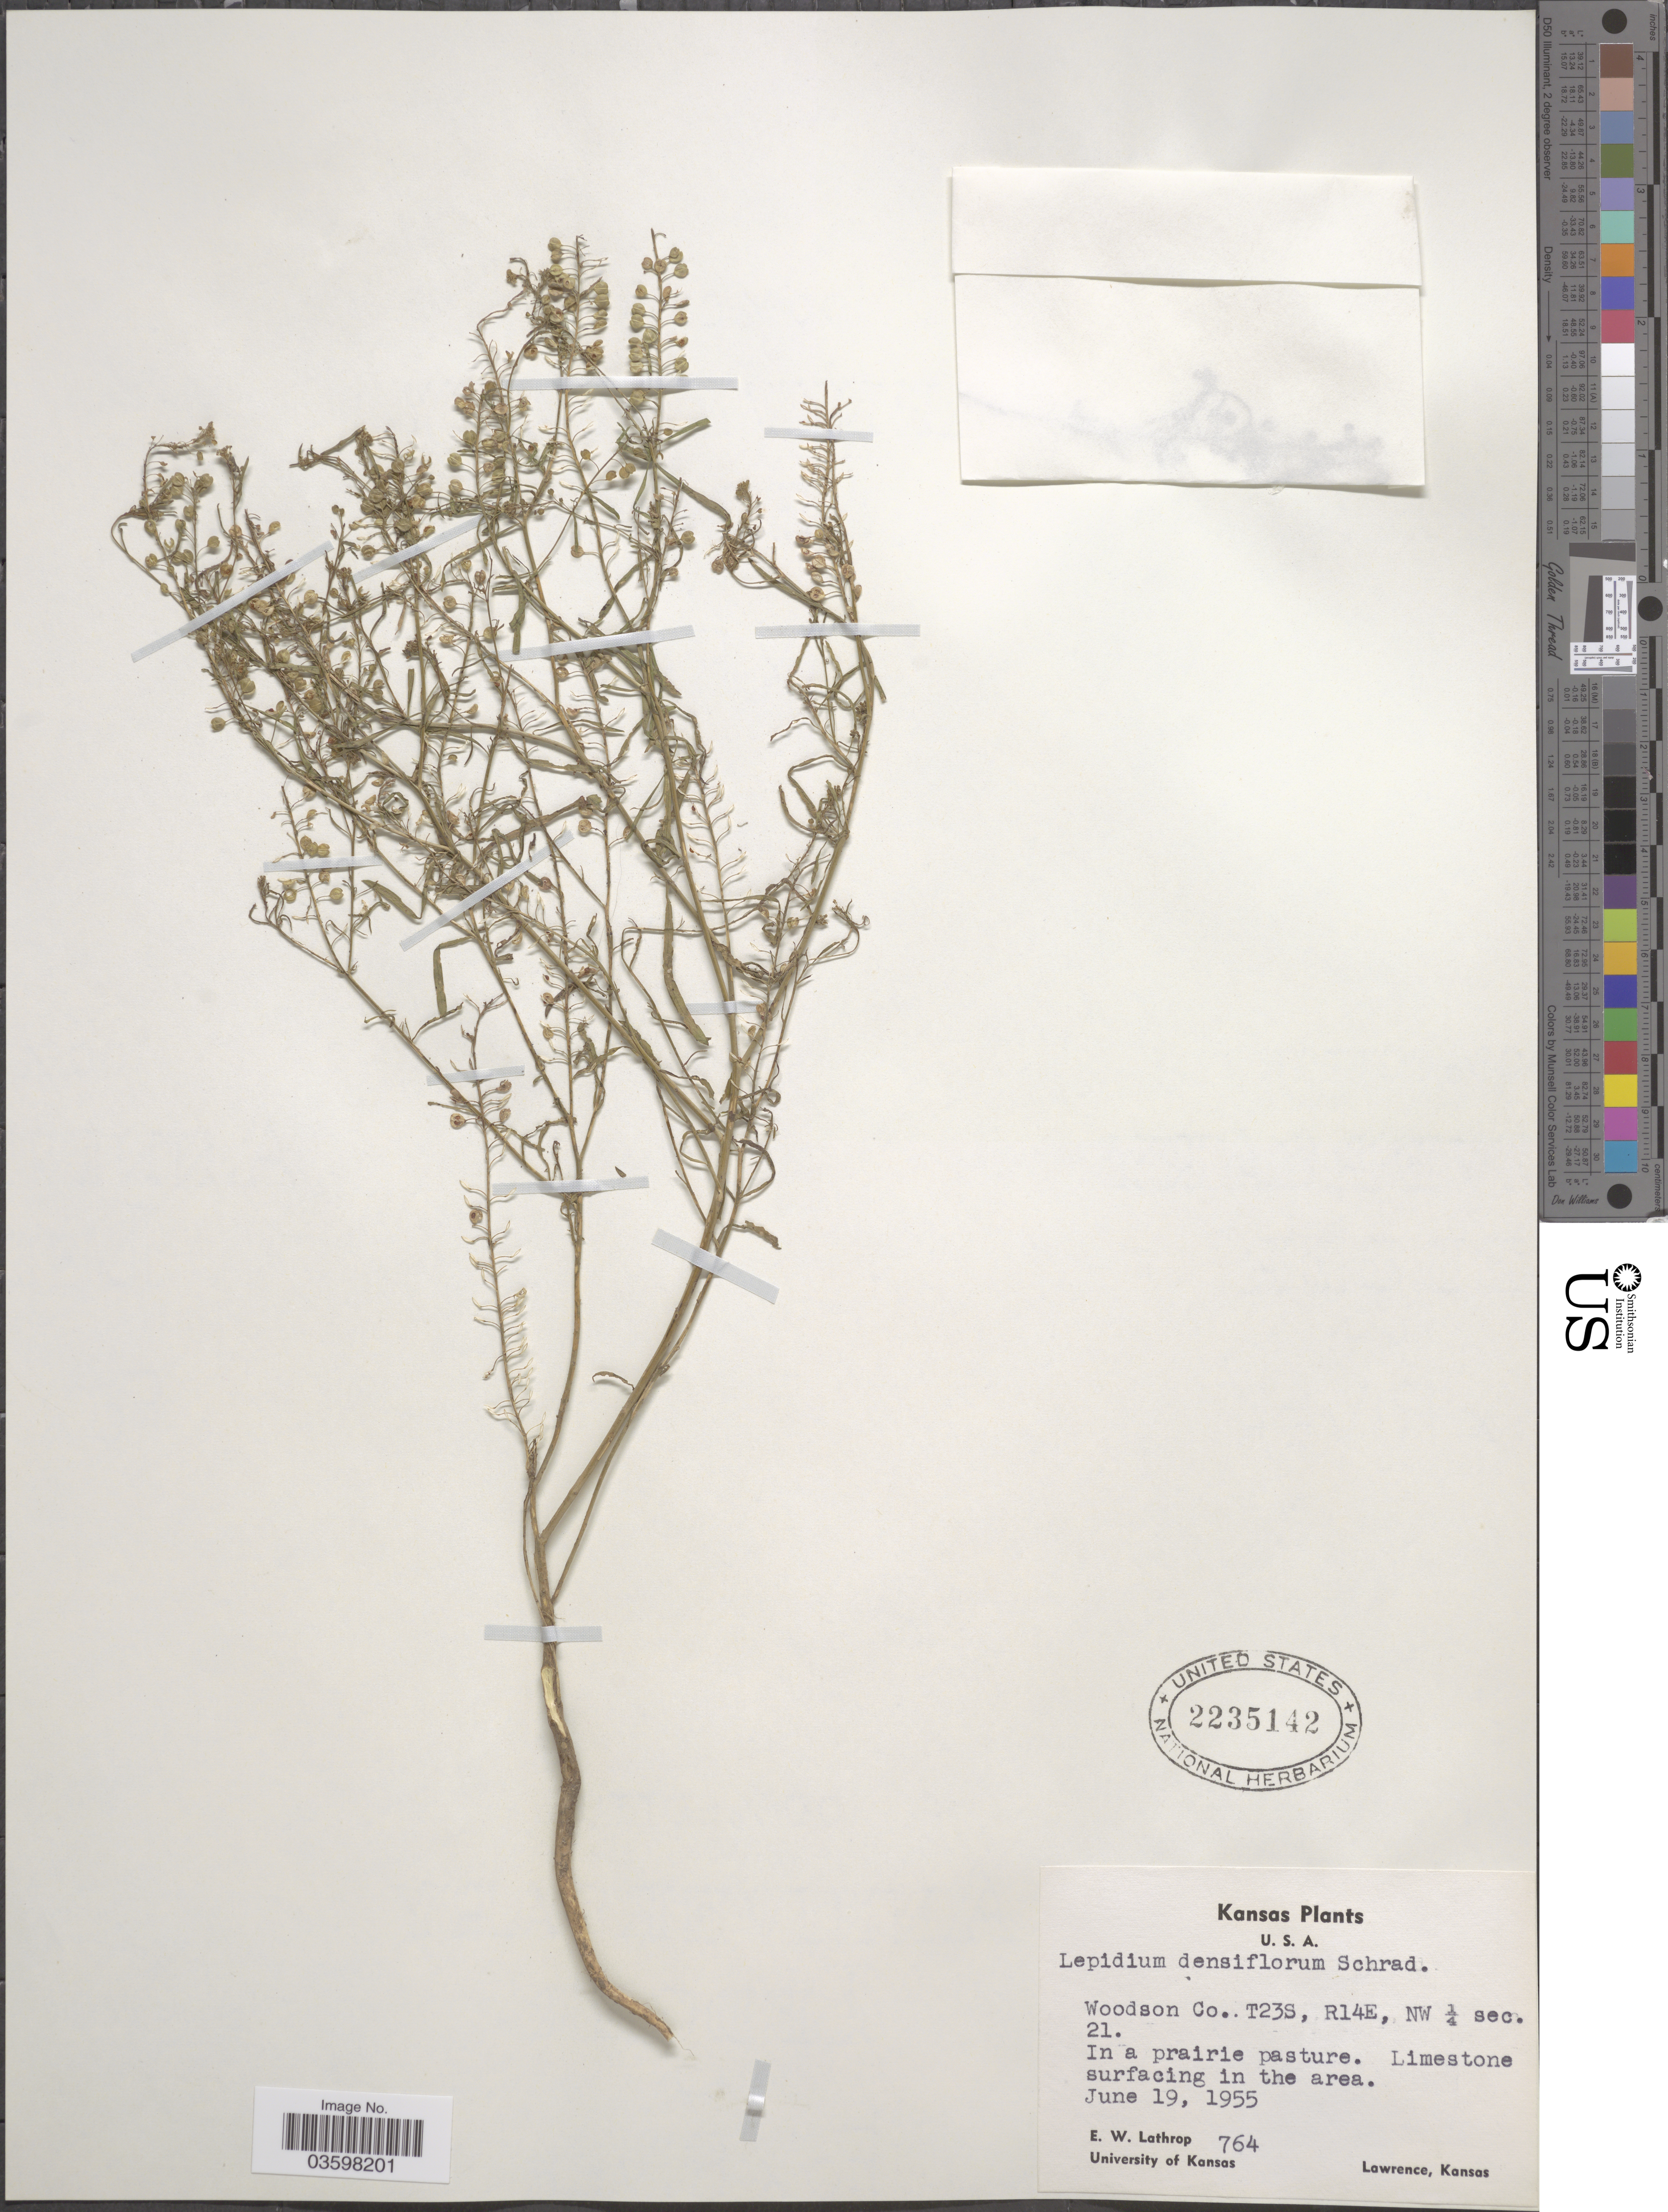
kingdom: Plantae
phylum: Tracheophyta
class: Magnoliopsida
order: Brassicales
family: Brassicaceae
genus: Lepidium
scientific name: Lepidium densiflorum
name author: Schrad.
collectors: E. W. Lathrop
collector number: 764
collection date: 1955-06-19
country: United States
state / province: Kansas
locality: Woodson Co. T23S, R14E, NW ¼ sec. 21.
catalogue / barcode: US 2235142